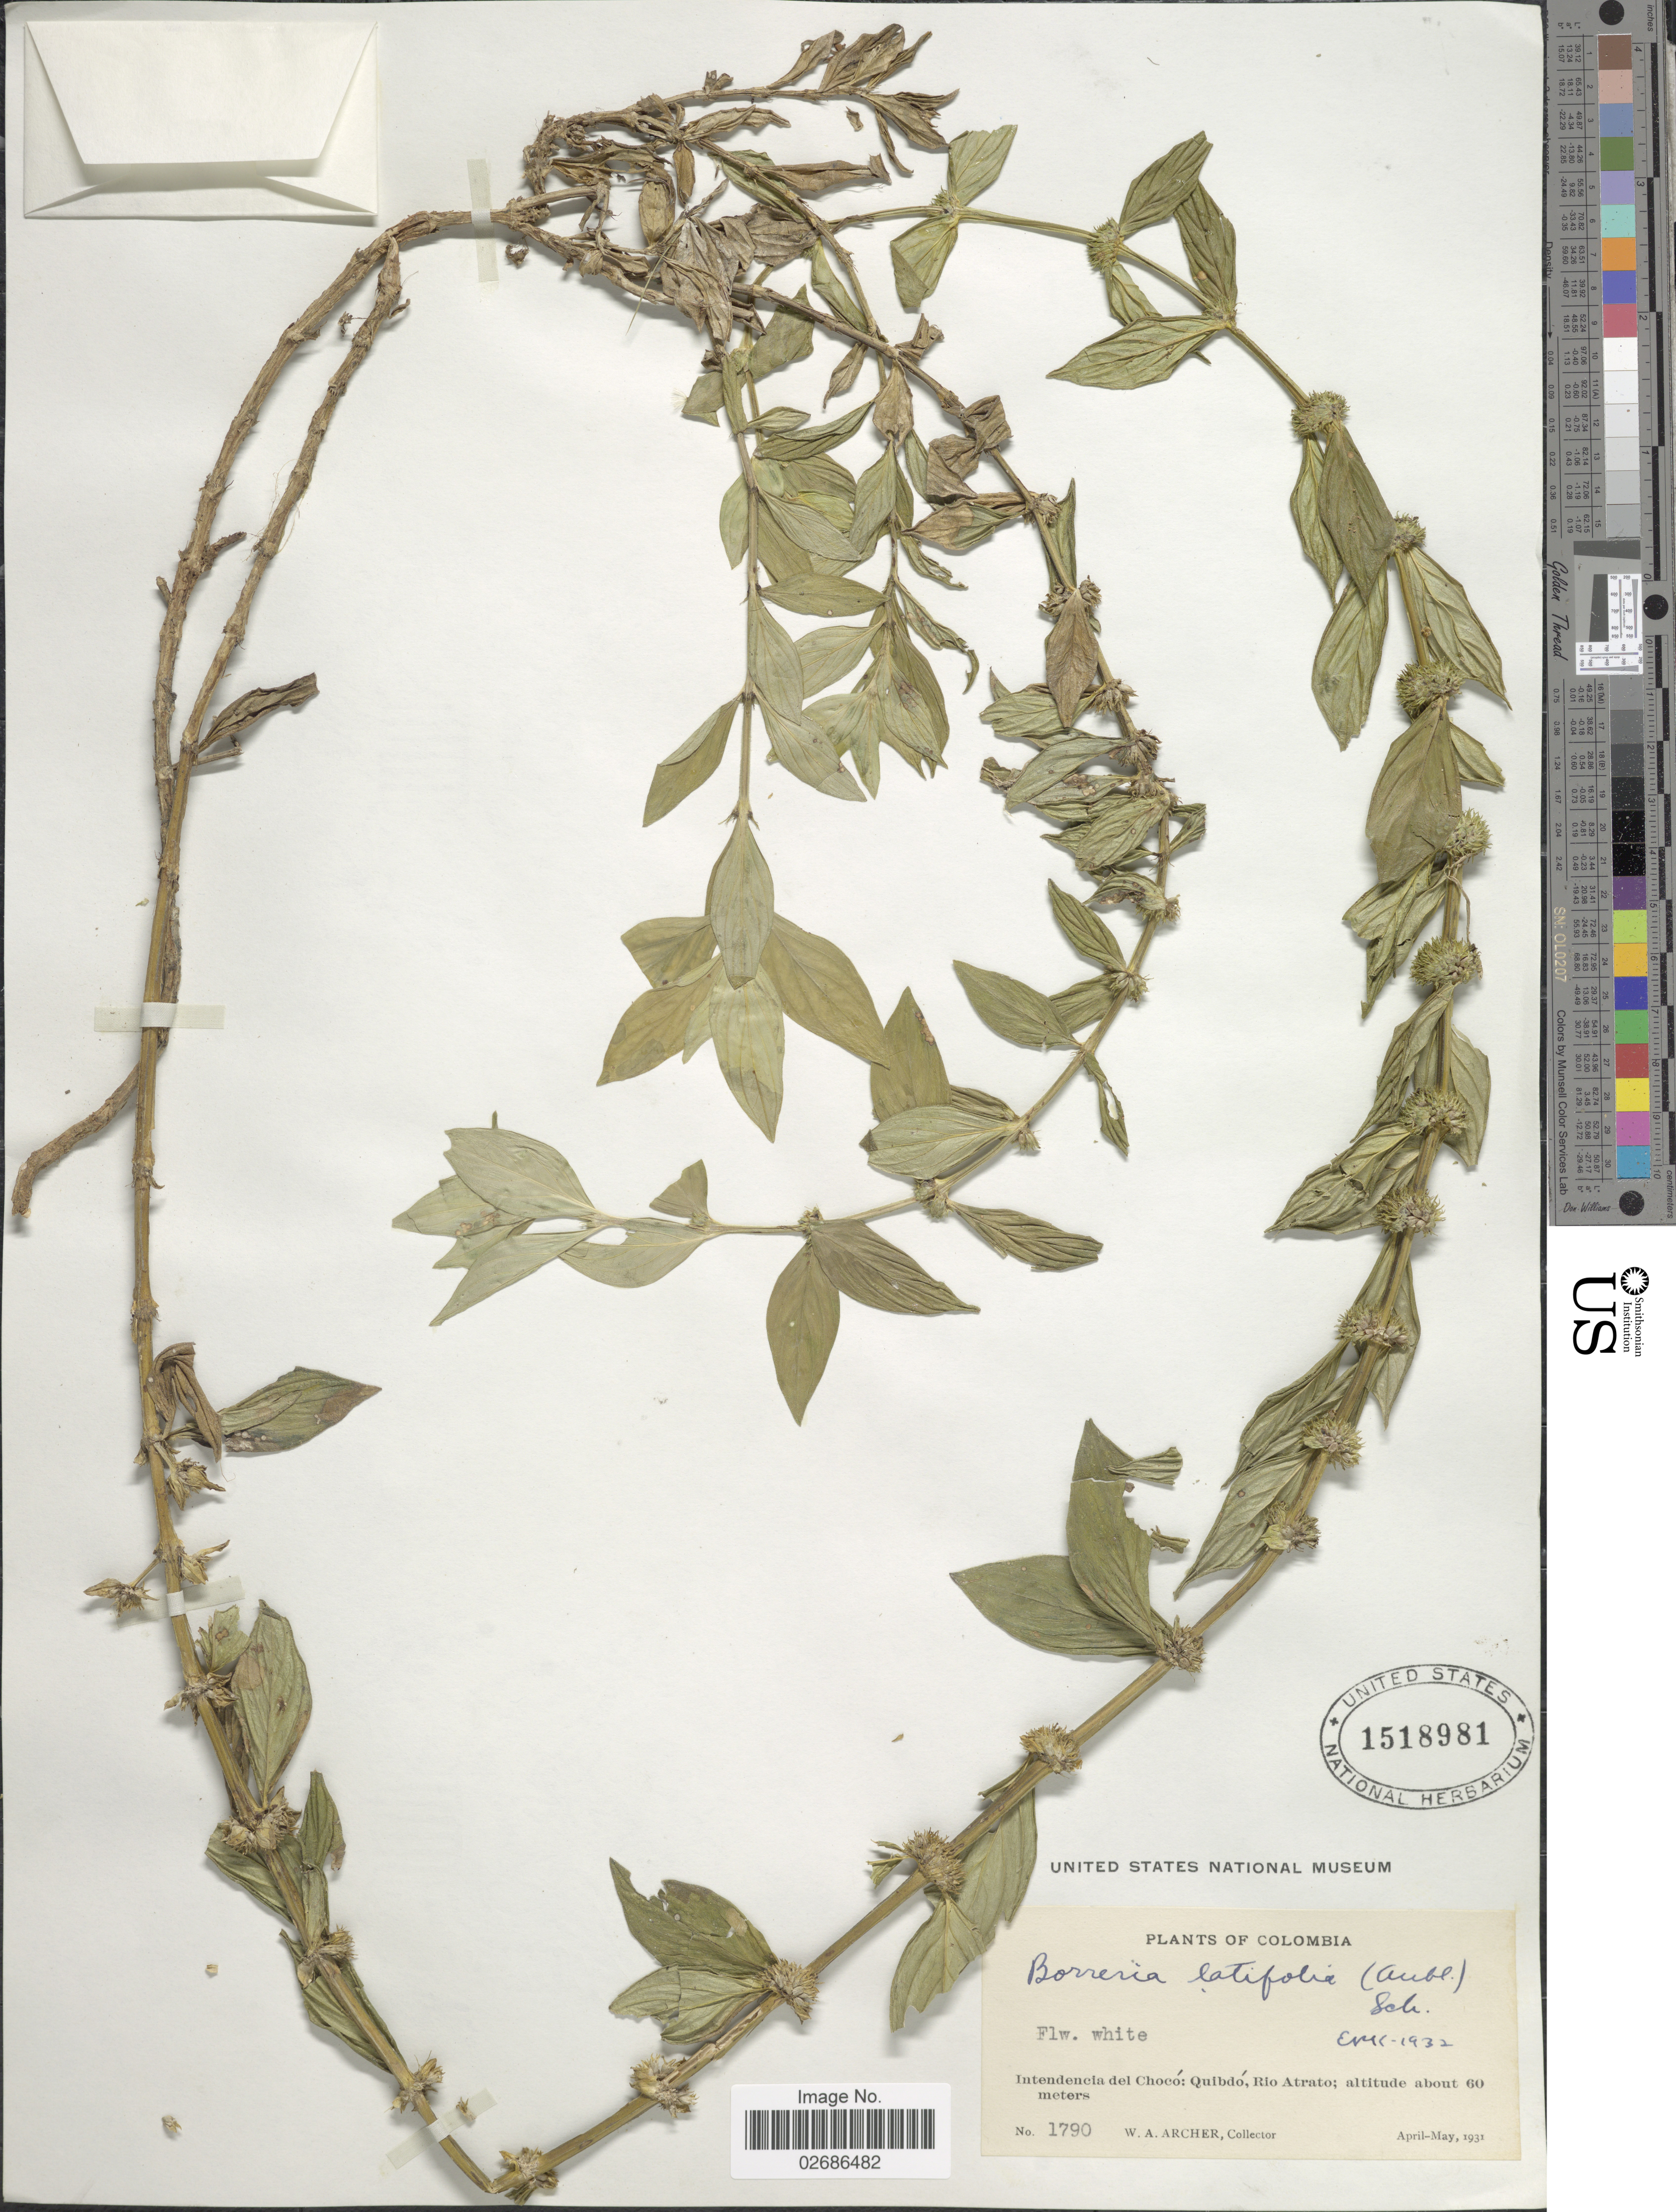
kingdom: Plantae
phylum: Tracheophyta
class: Magnoliopsida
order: Gentianales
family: Rubiaceae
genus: Borreria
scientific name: Borreria latifolia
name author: (Aubl.) K. Schum.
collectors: W. A. Archer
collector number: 1790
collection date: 1931-04/1931-05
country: Colombia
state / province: Chocó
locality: Intendencia del Choco: Quibdo, Rio Atrato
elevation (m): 60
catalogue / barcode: US 1518981